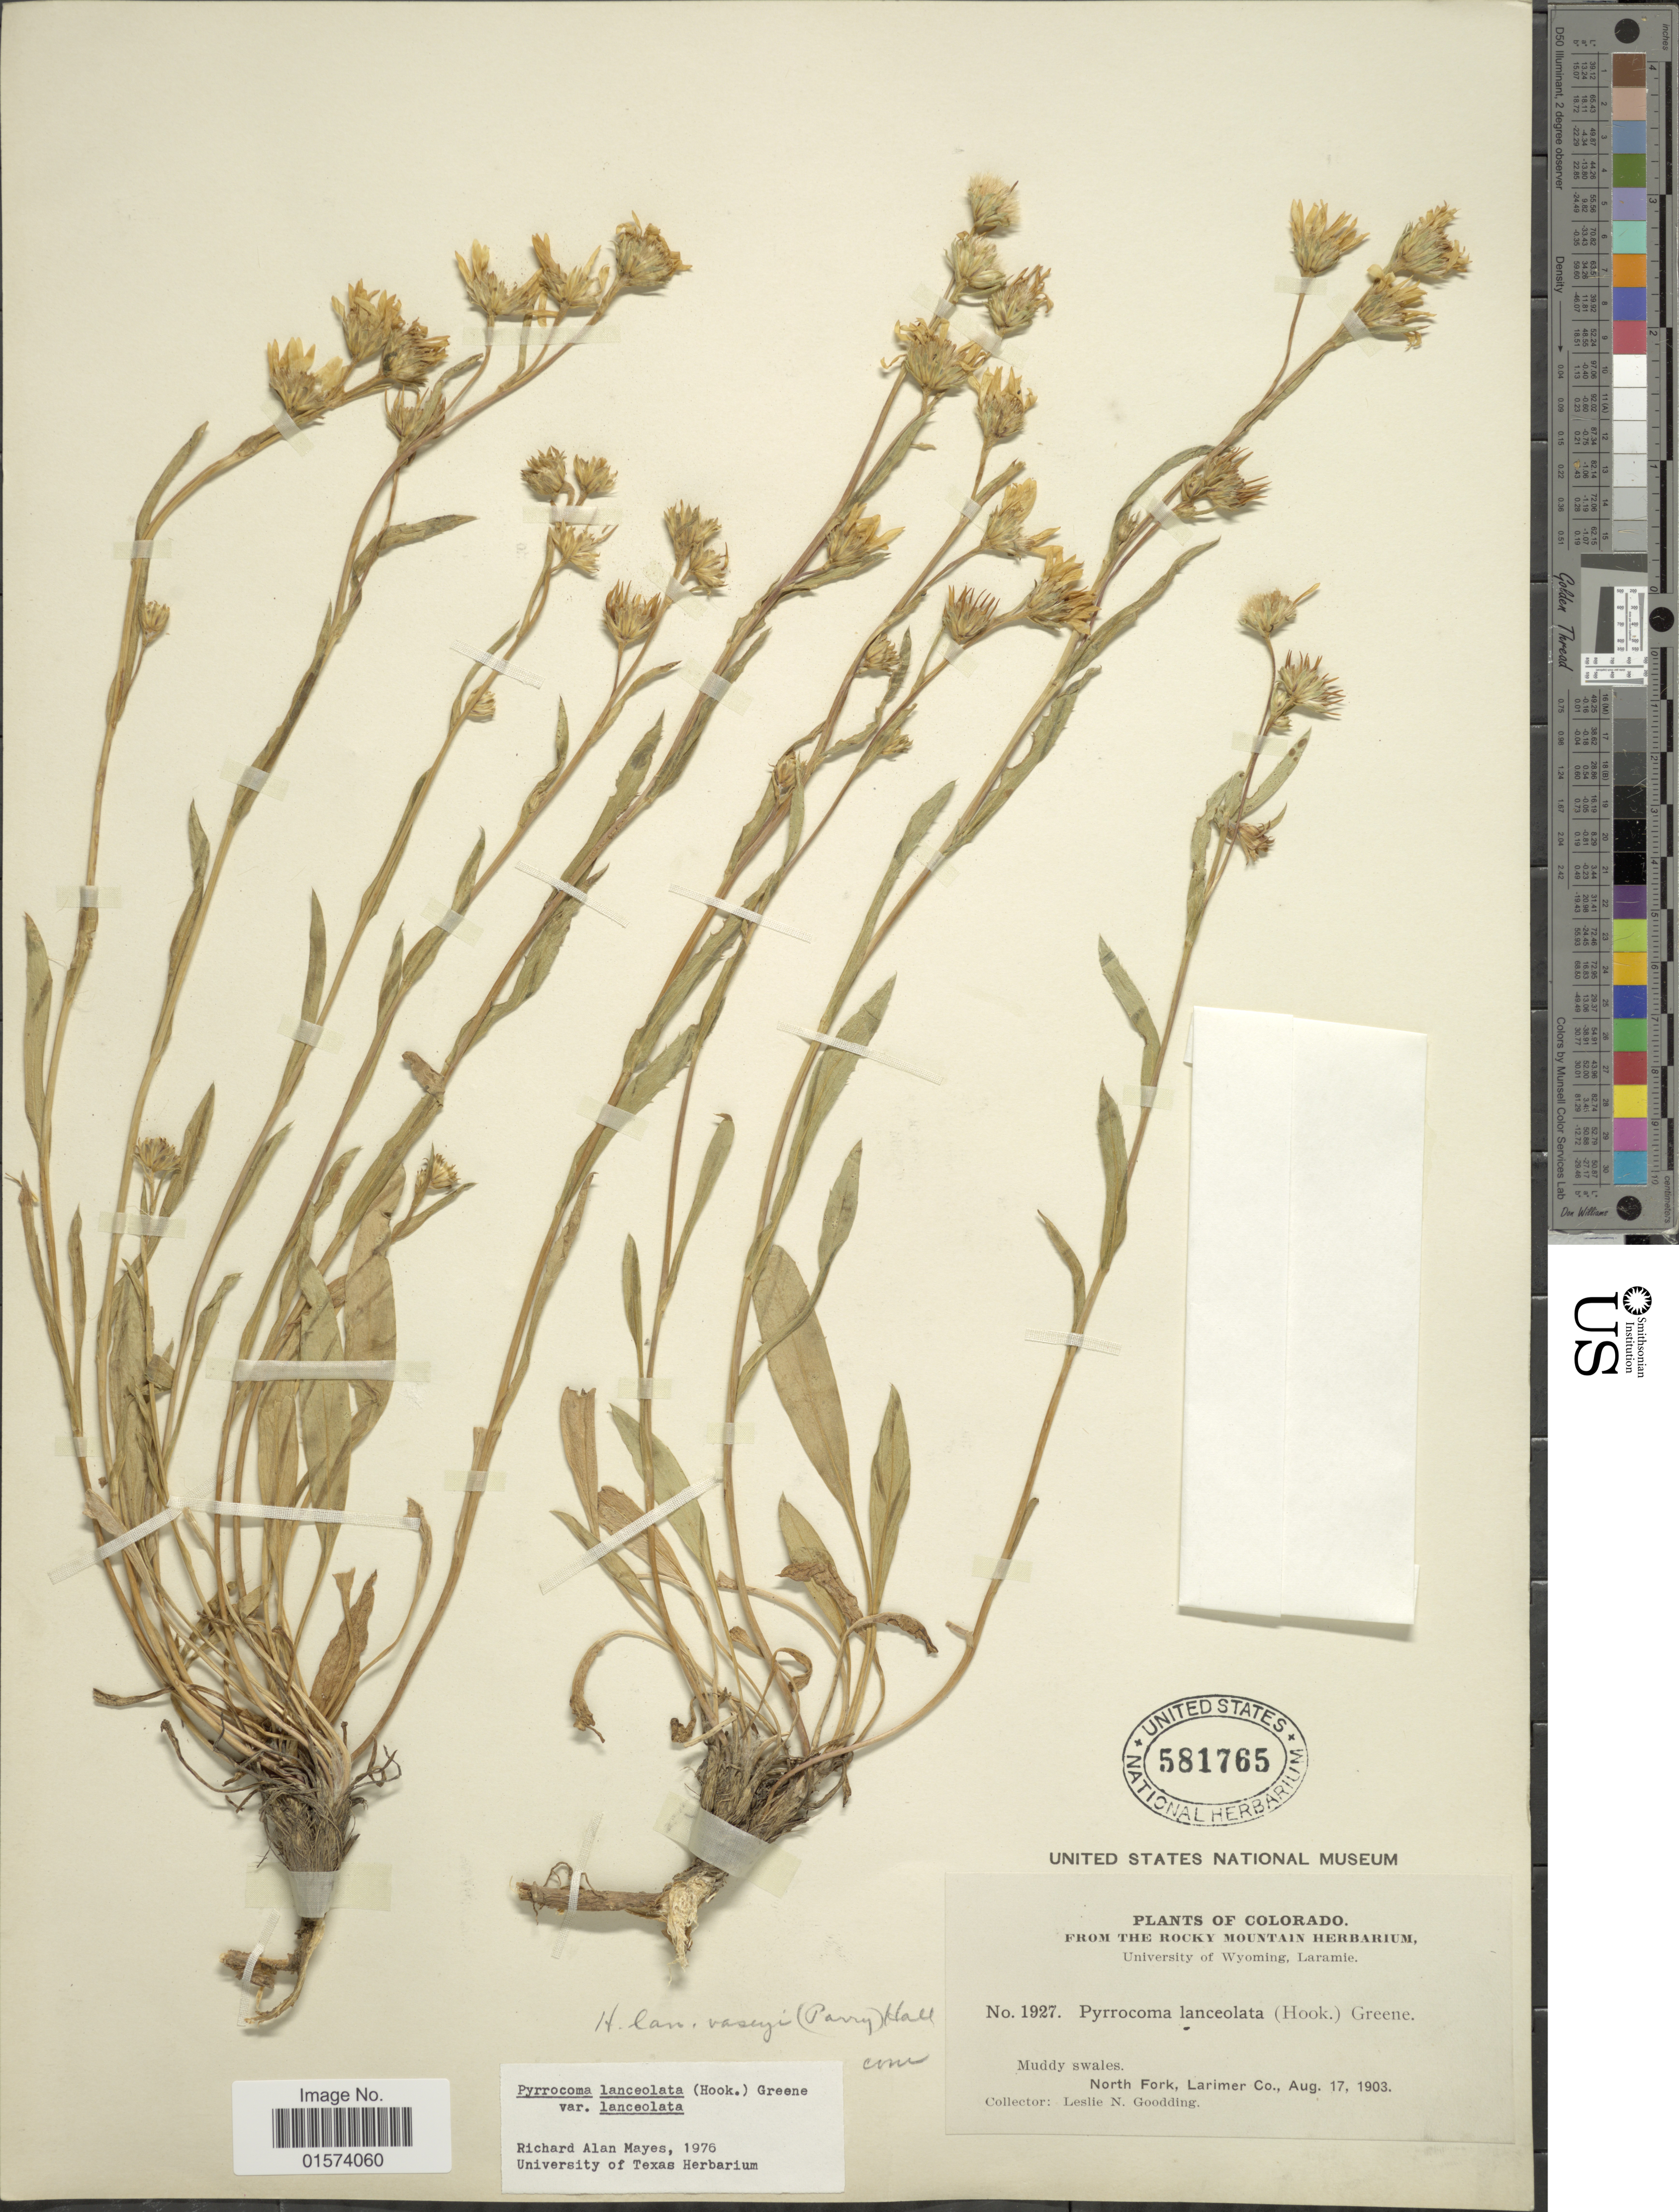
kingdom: Plantae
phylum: Tracheophyta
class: Magnoliopsida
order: Asterales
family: Asteraceae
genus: Pyrrocoma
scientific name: Pyrrocoma lanceolata var. lanceolata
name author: (Hook.) Greene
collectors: L. N. Goodding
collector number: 1927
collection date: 1903-08-17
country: United States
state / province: Colorado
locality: Muddy swales, North Fork, Larimer Co.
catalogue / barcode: US 581765